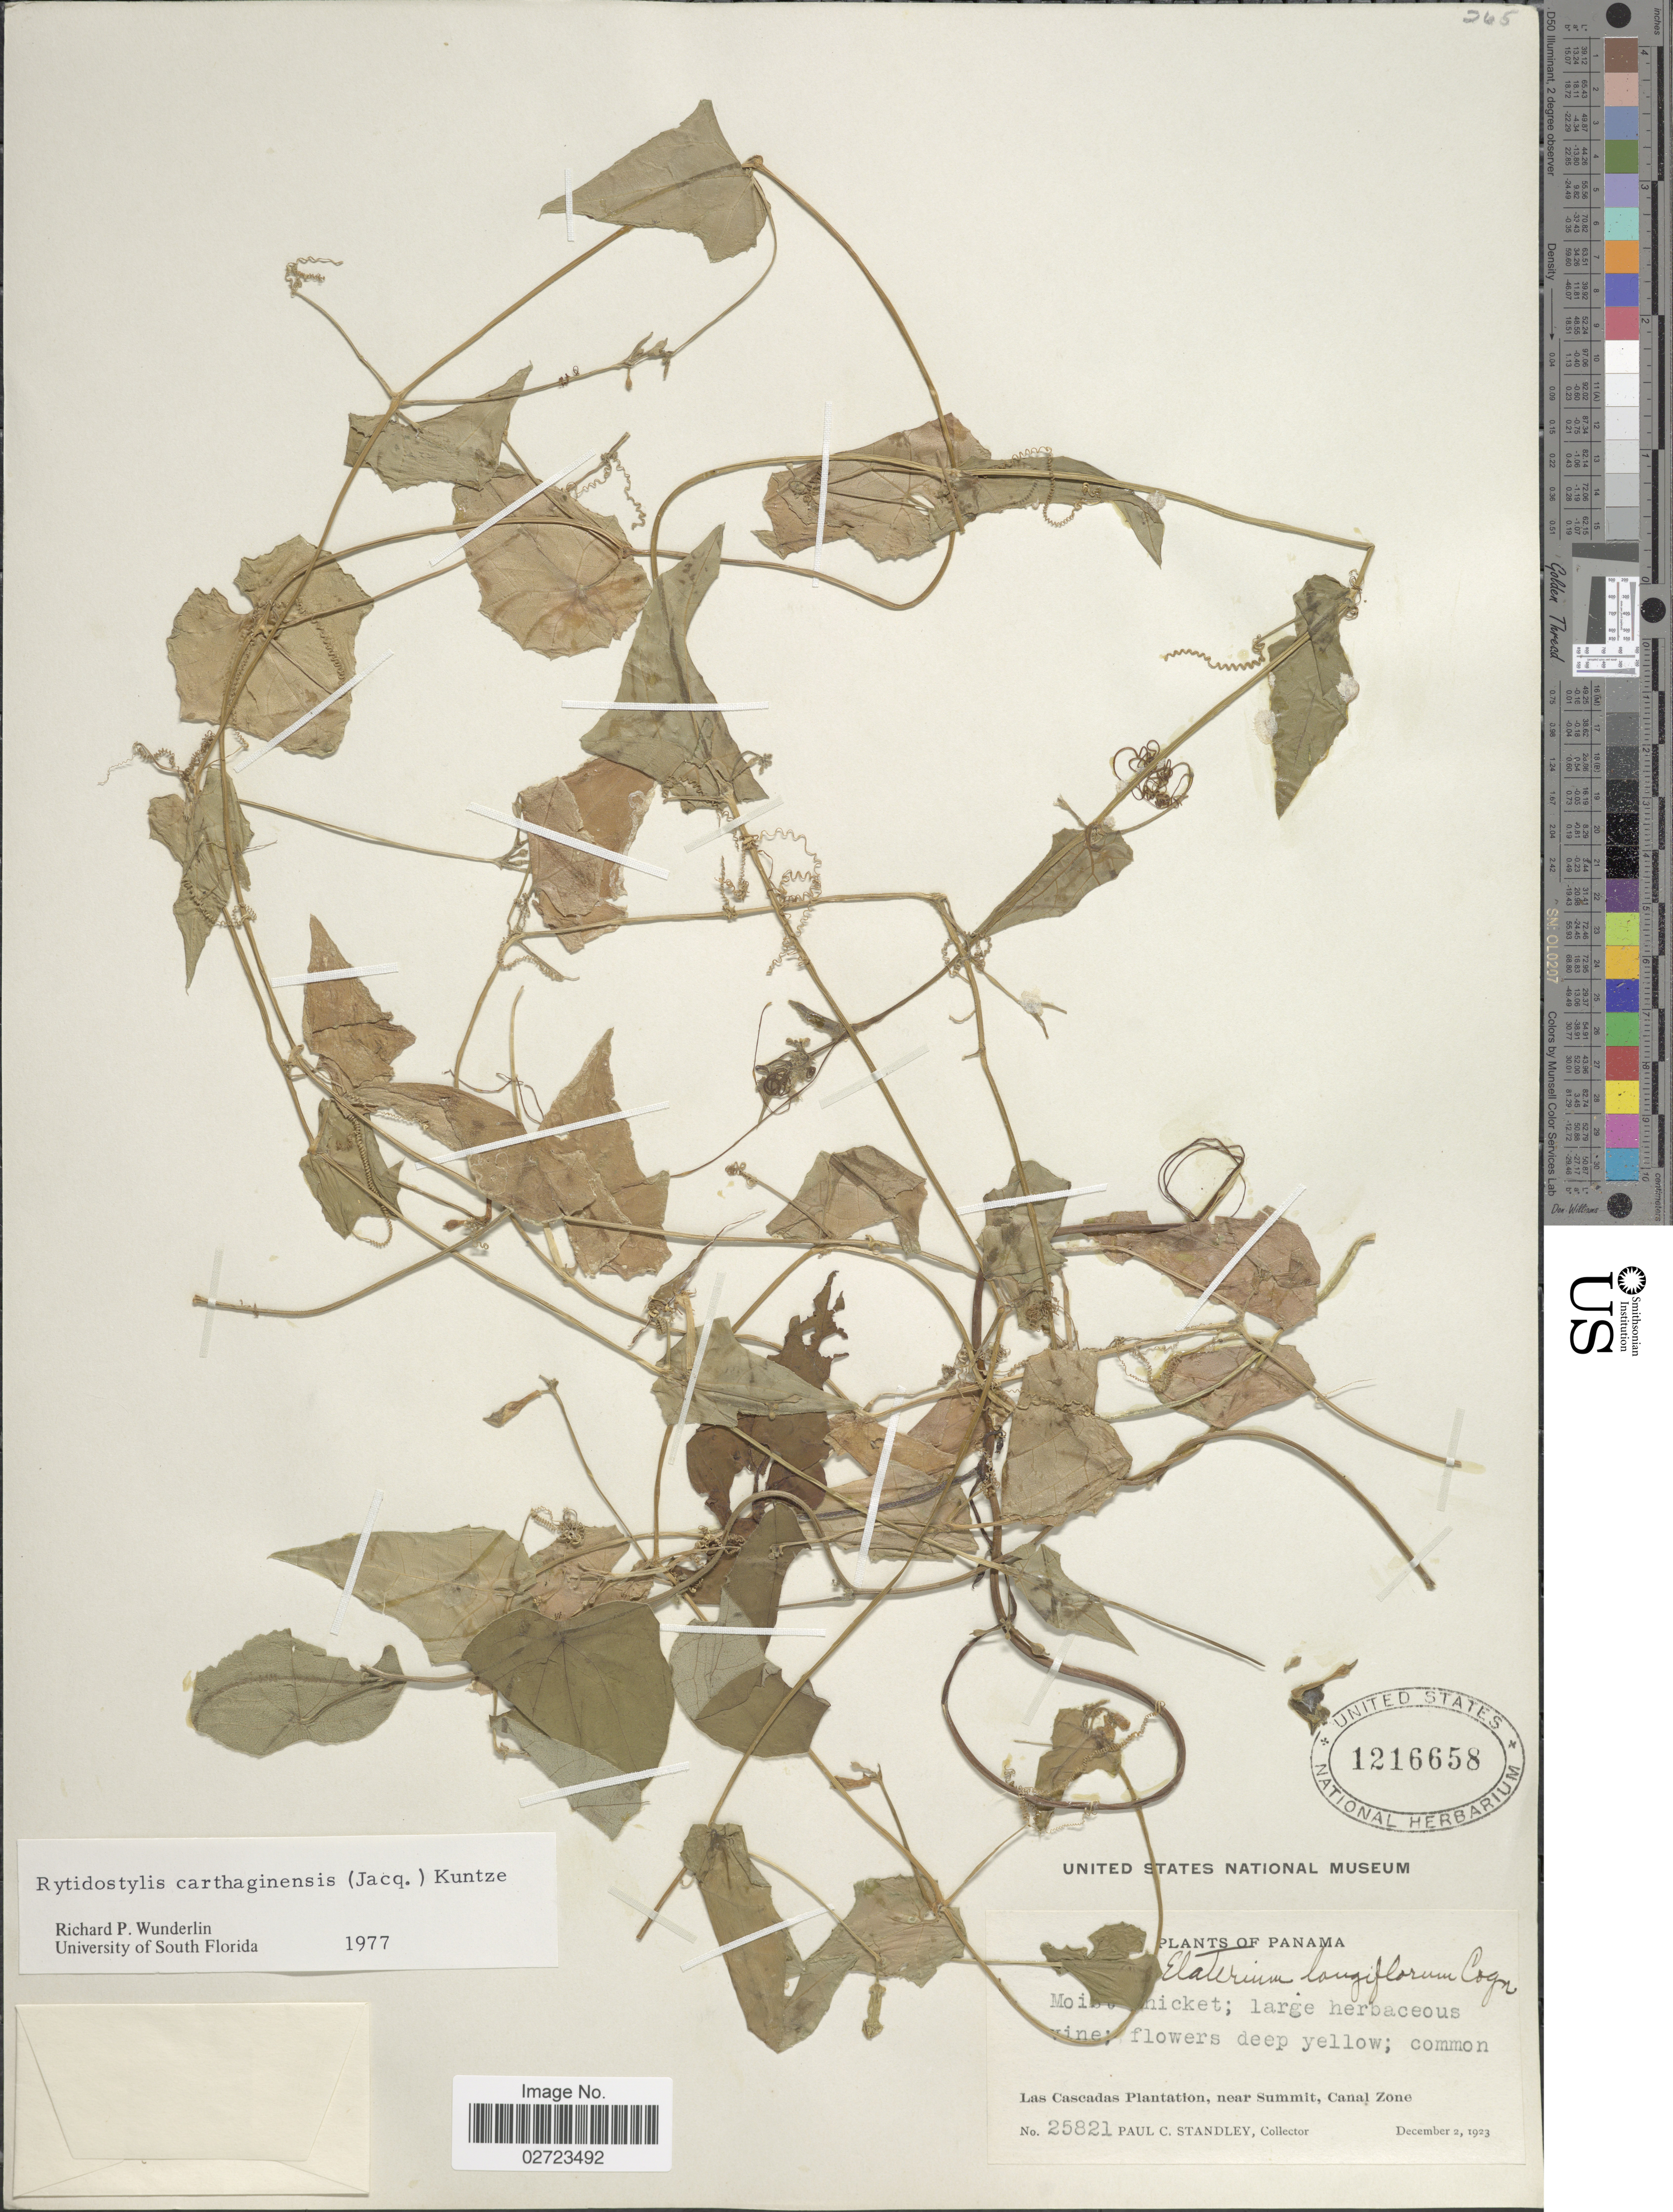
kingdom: Plantae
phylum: Tracheophyta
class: Magnoliopsida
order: Cucurbitales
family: Cucurbitaceae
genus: Cyclanthera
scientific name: Cyclanthera carthagenensis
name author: (Jacq.) H. Schaef. & S.S. Renner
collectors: P. C. Standley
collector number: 25821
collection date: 1923-12-02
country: Panama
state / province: Colón / Panamá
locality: Las Cascadas Plantation, near Summit, Canal Zone.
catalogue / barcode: US 1216658